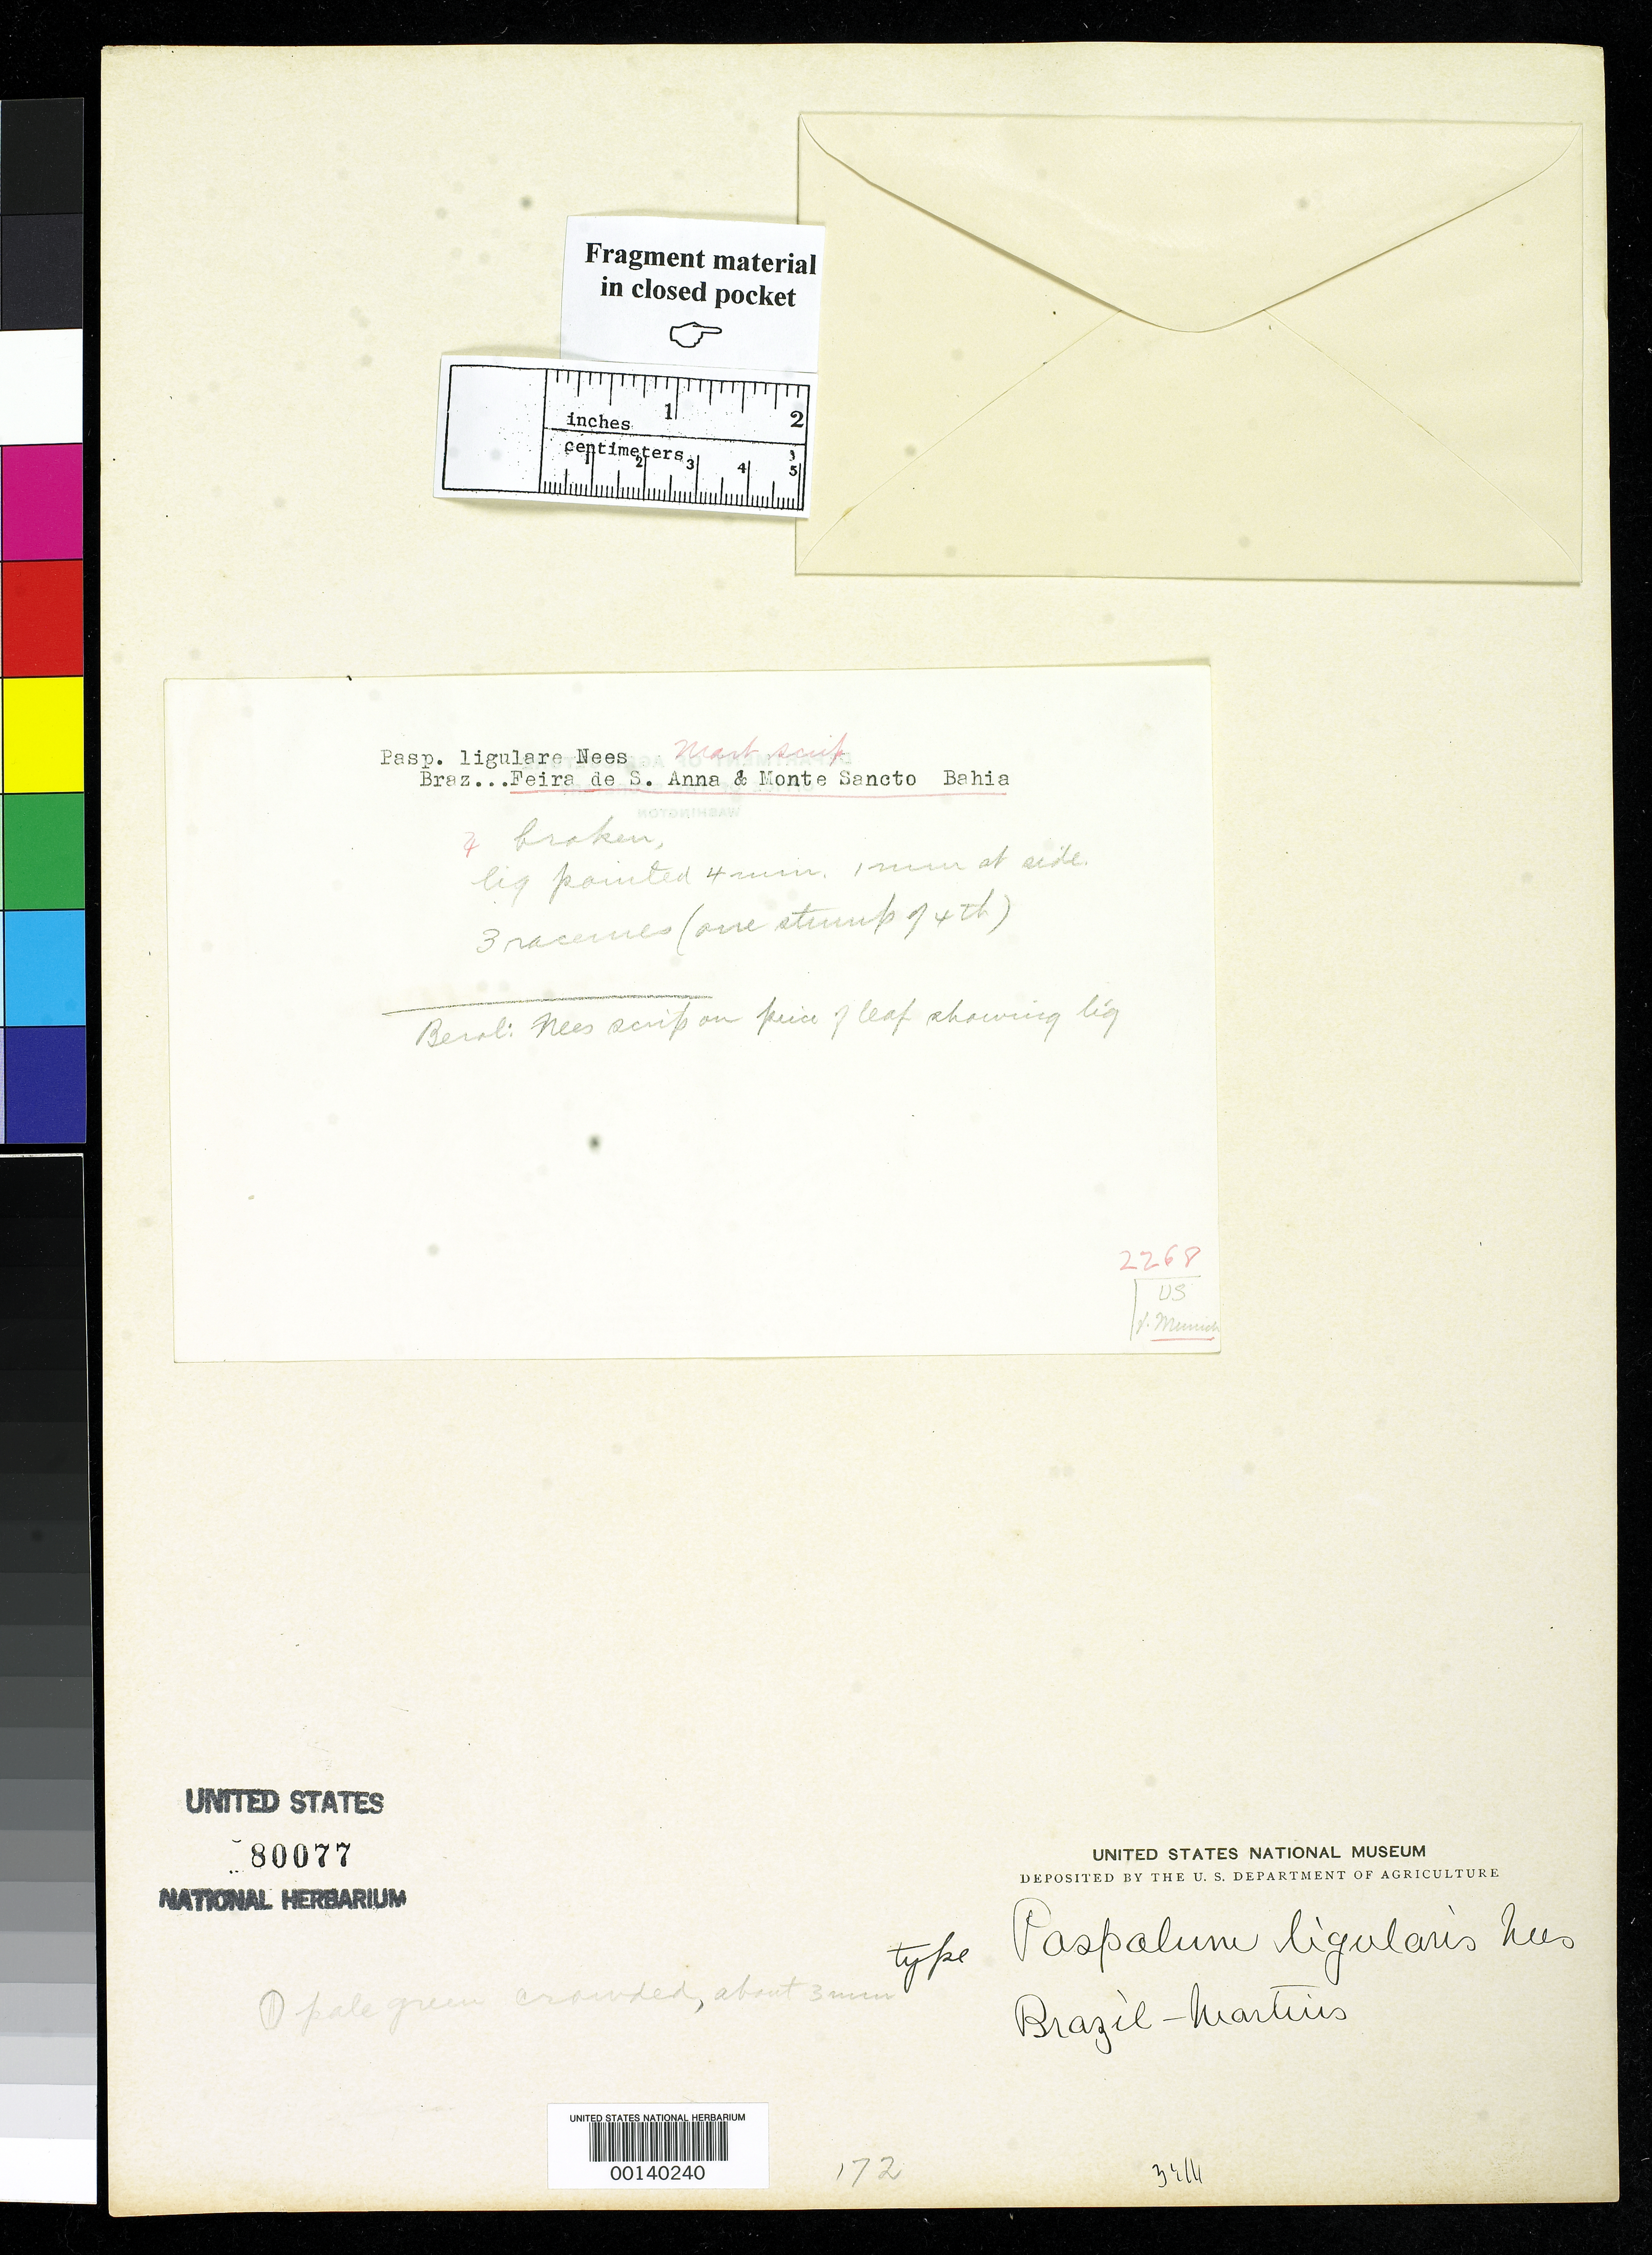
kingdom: Plantae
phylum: Tracheophyta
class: Liliopsida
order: Poales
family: Poaceae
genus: Paspalum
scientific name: Paspalum ligulare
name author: Nees in Mart.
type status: Type Fragment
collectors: C. F. Martius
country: Brazil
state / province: Bahia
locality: Feira de Santa Anna and Monte Sancto.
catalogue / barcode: US 80077